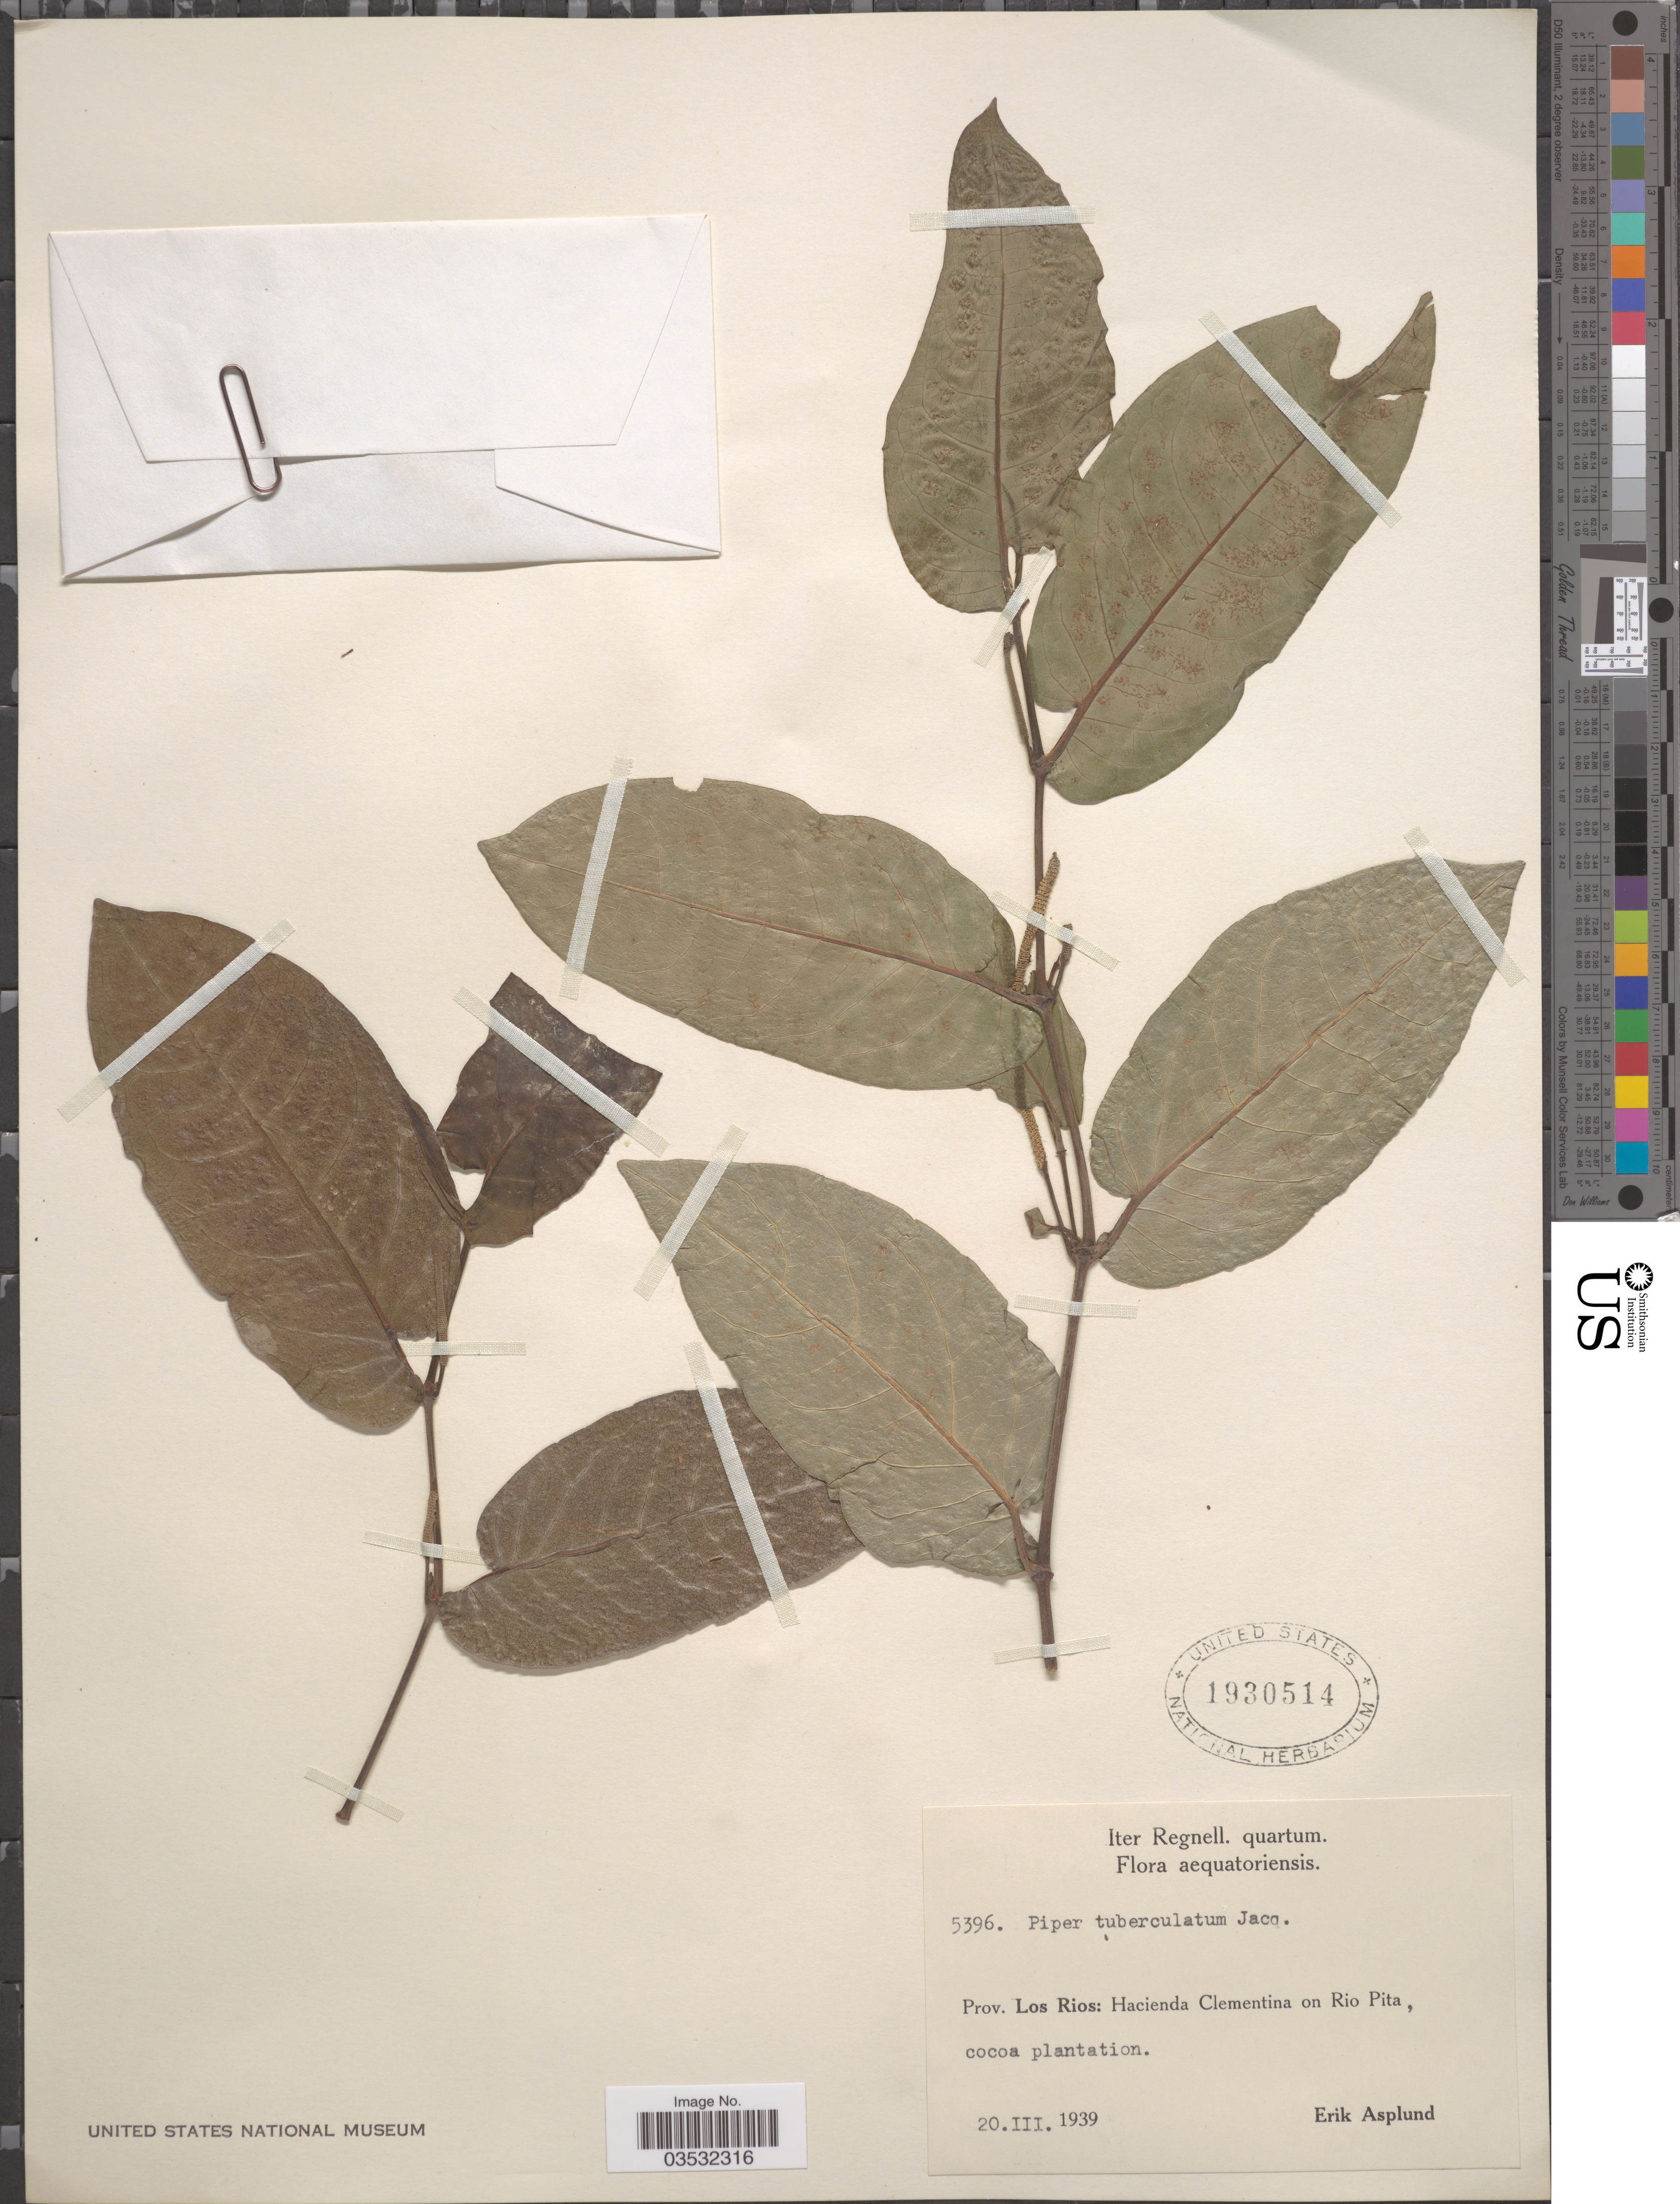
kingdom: Plantae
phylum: Tracheophyta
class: Magnoliopsida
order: Piperales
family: Piperaceae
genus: Piper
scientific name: Piper tuberculatum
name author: Jacq.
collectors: E. Asplund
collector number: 5396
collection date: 1939-03-20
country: Ecuador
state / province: Los Ríos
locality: Hacienda Clementina on Rio Pita, cocoa plantation.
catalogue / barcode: US 1930514